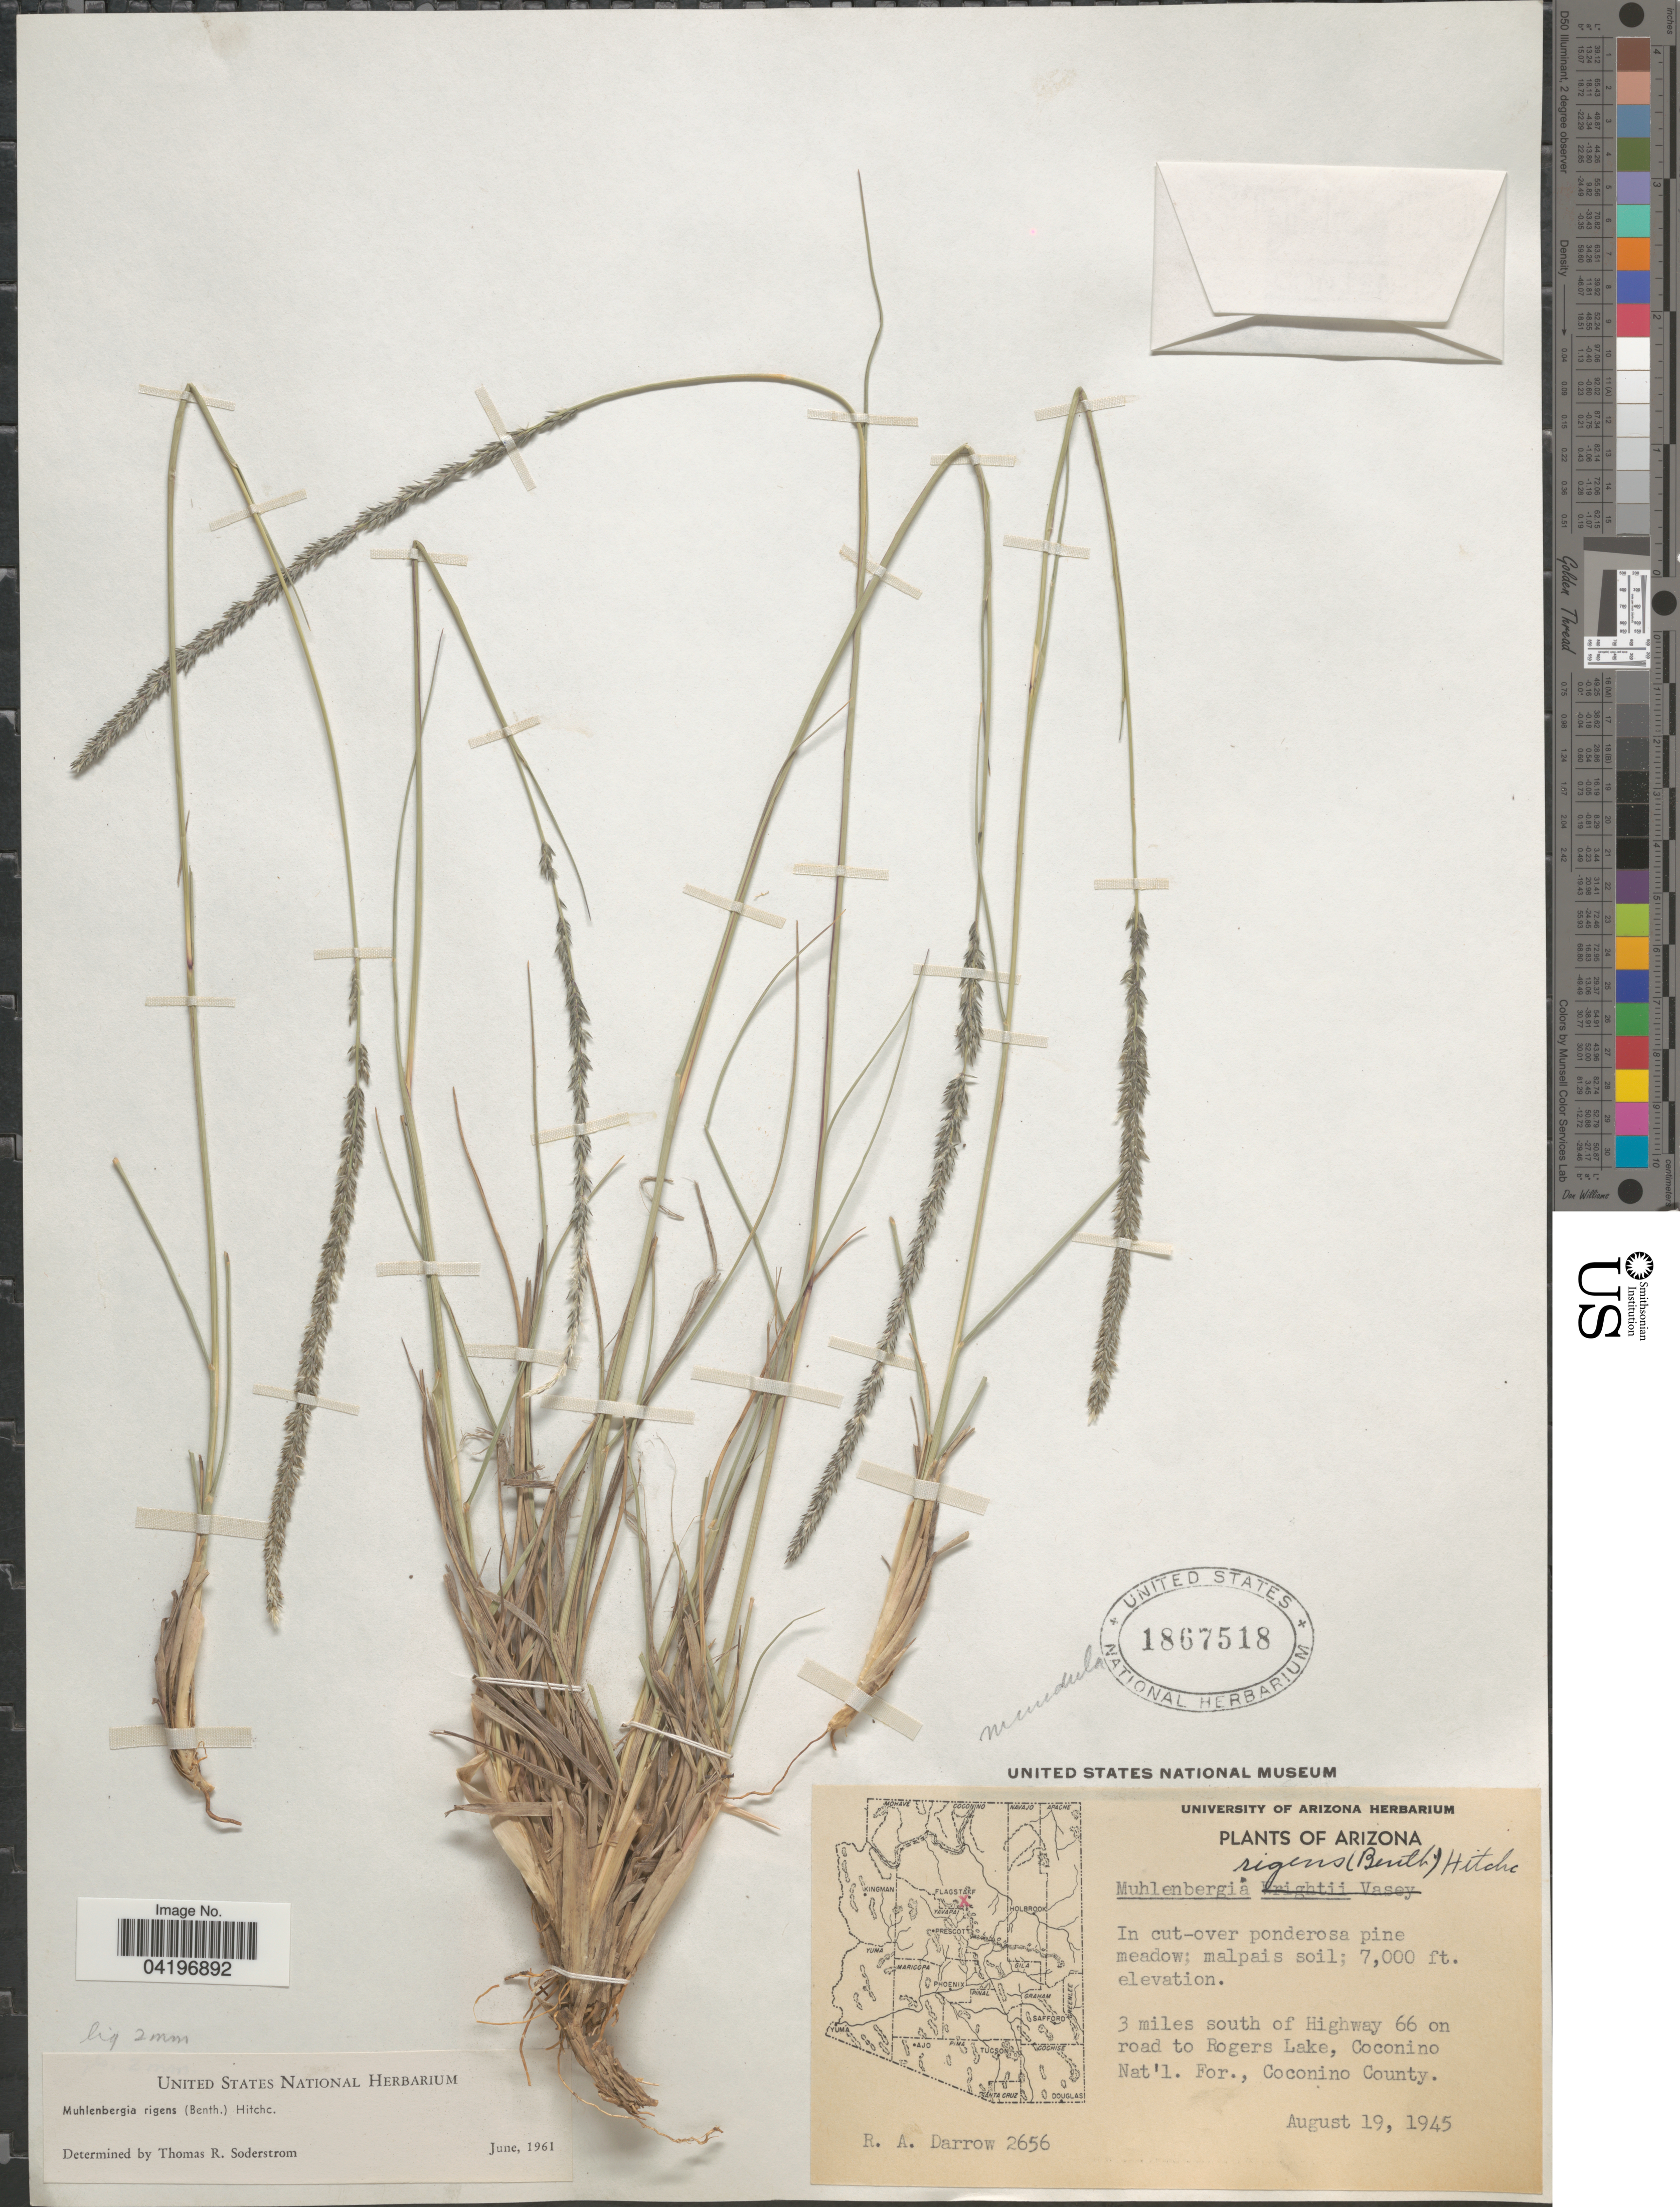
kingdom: Plantae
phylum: Tracheophyta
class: Liliopsida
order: Poales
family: Poaceae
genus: Muhlenbergia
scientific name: Muhlenbergia rigens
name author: (Benth.) Hitchc.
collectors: R. A. Darrow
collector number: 2656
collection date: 1945-08-19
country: United States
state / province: Arizona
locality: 3 miles south of Highway 66 on road to Rogers Lake, Coconino Nat'l. For., Coconino County.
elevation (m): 2134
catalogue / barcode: US 1867518